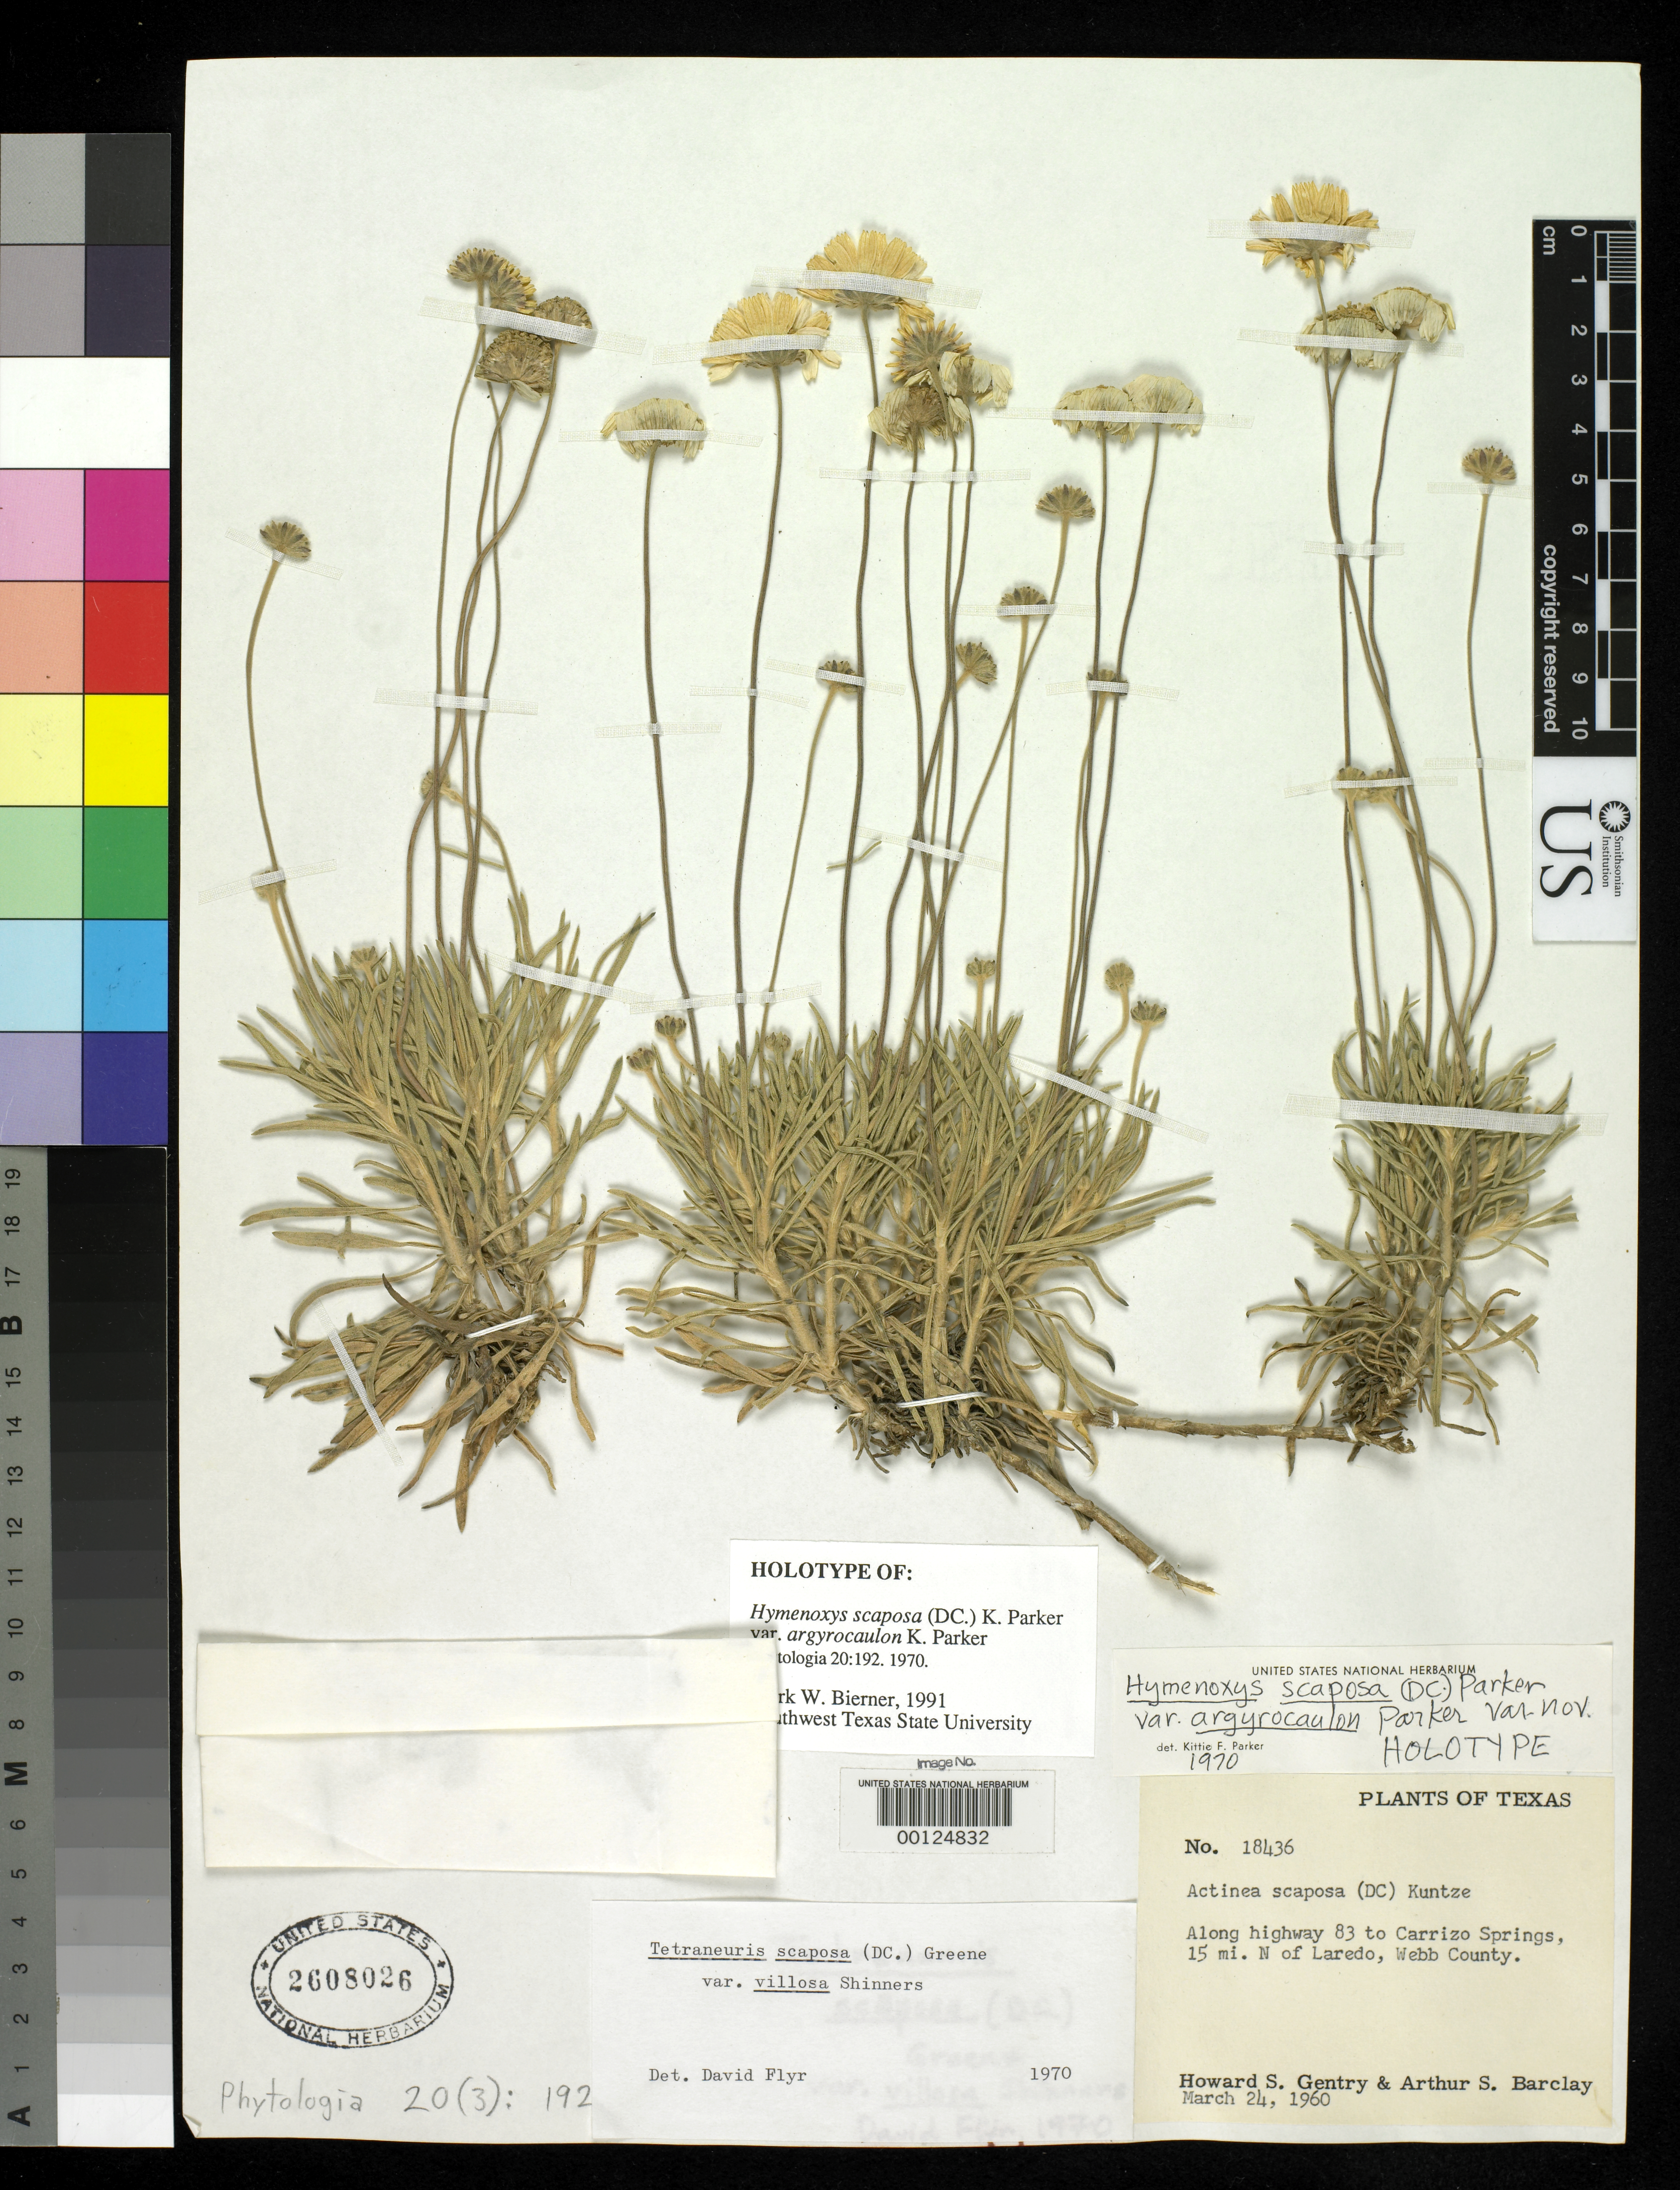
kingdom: Plantae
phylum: Tracheophyta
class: Magnoliopsida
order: Asterales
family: Asteraceae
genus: Hymenoxys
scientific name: Hymenoxys scaposa var. argyrcaulon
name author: K.F. Parker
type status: Holotype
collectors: H. S. Gentry & A. S. Barclay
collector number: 18436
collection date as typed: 24 Mar 1960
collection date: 1960-03-24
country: United States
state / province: Texas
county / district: Webb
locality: Along highway 83 to Carrizo Springs, 15 mi N of Laredo.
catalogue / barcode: US 2608026